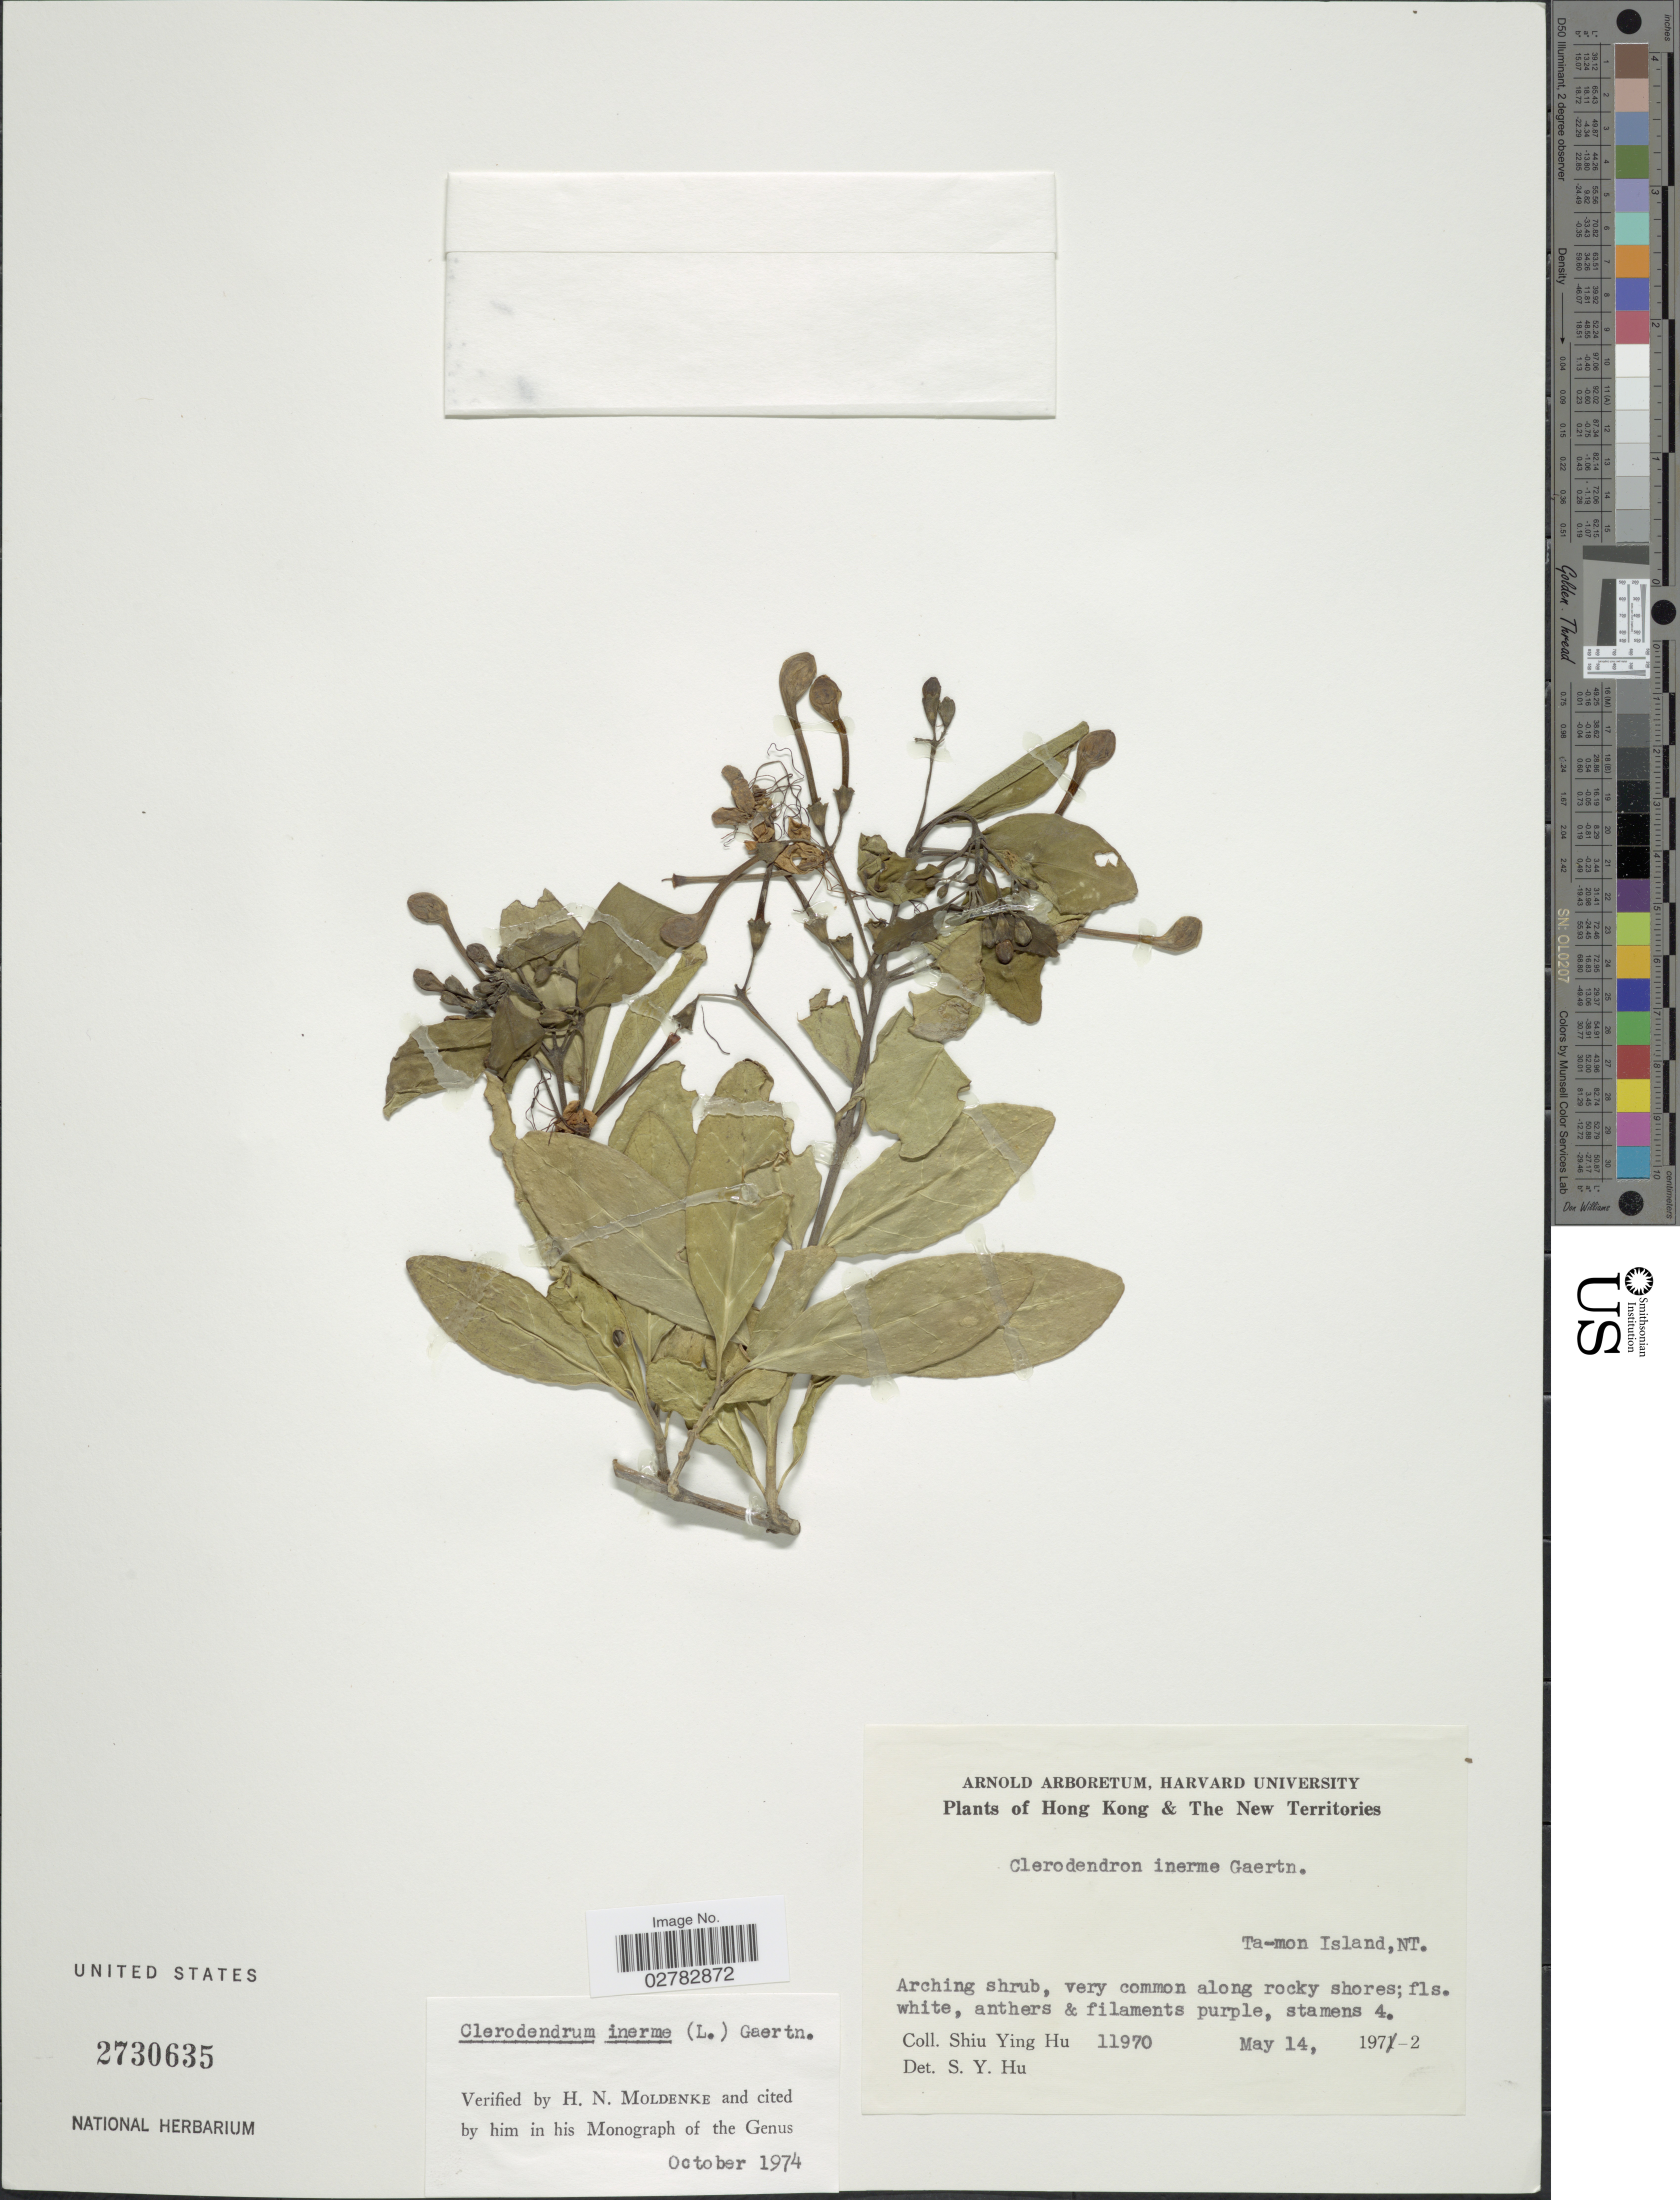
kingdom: Plantae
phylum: Tracheophyta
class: Magnoliopsida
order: Lamiales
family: Lamiaceae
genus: Clerodendrum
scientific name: Clerodendrum inerme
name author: (L.) Gaertn.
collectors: S. Y. Hu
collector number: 11970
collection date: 1972-05-14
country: China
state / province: Hong Kong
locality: The New Territories. Ta-mon Island, NT.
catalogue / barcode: US 2730635